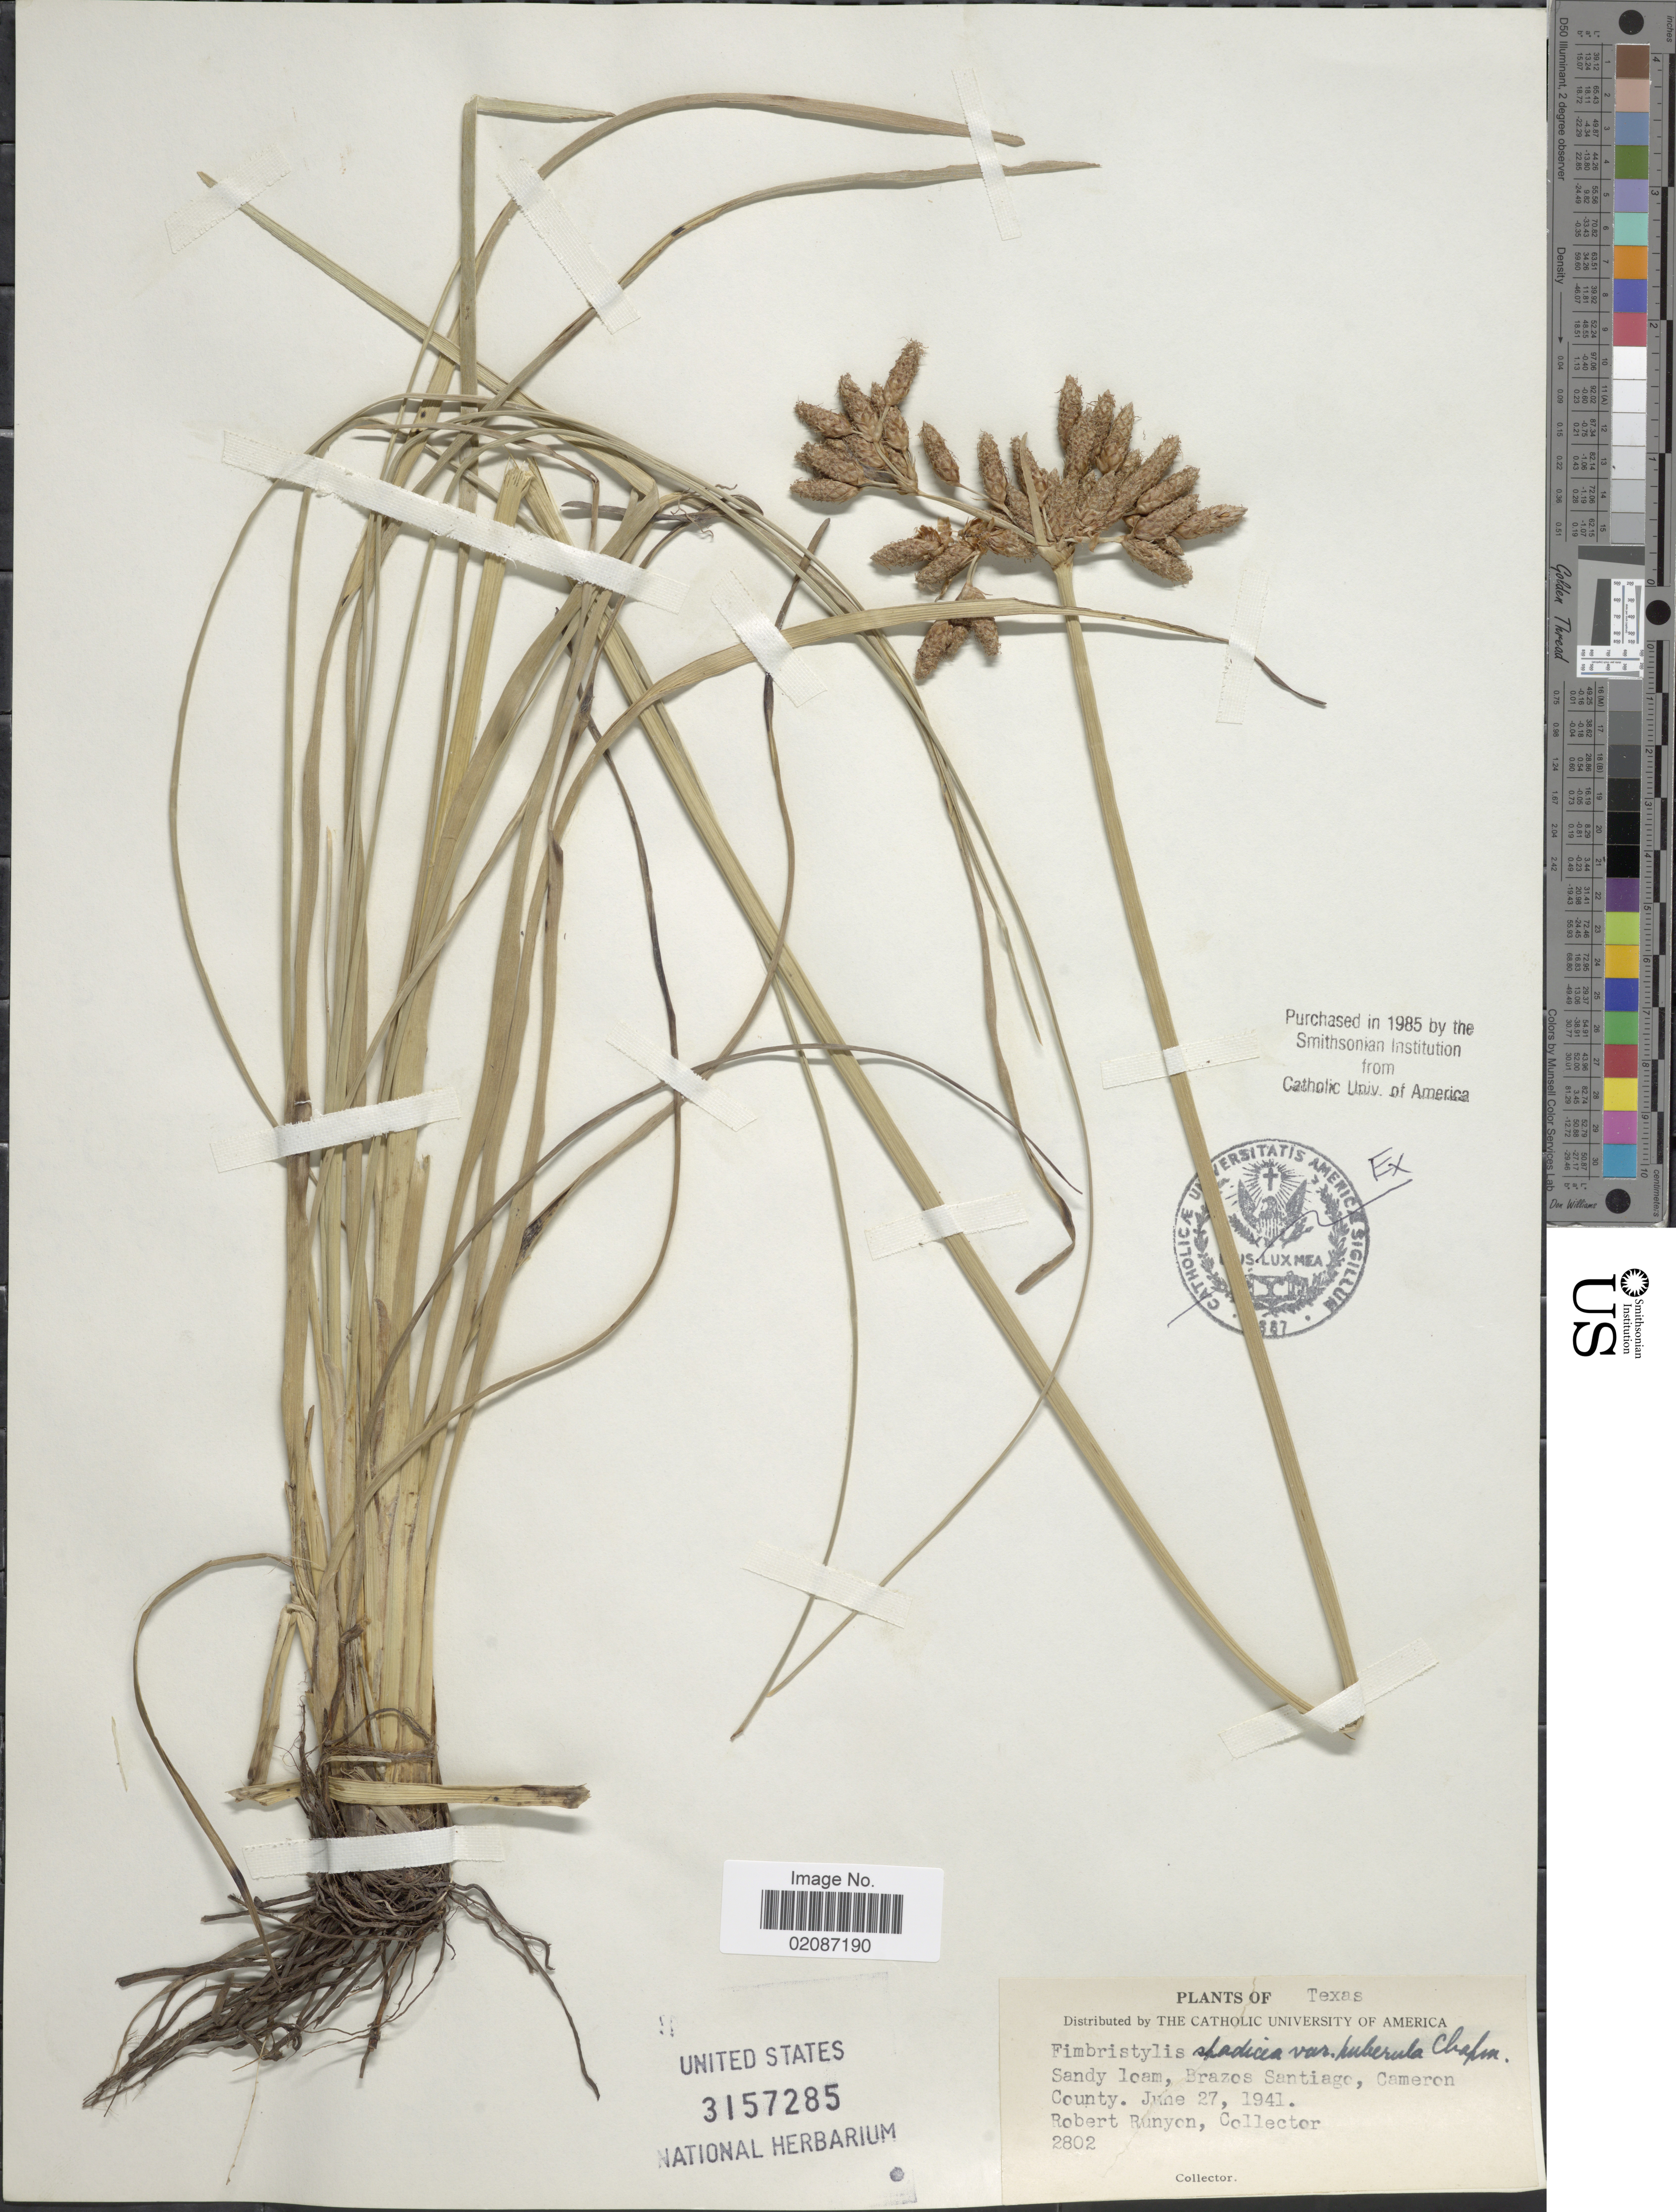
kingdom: Plantae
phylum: Tracheophyta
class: Liliopsida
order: Poales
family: Cyperaceae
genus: Fimbristylis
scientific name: Fimbristylis spadicea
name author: (L.) Vahl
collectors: R. Runyon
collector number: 2802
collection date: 1941-06-27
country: United States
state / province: Texas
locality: Brazos Santiago, Cameron County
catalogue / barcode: US 3157285